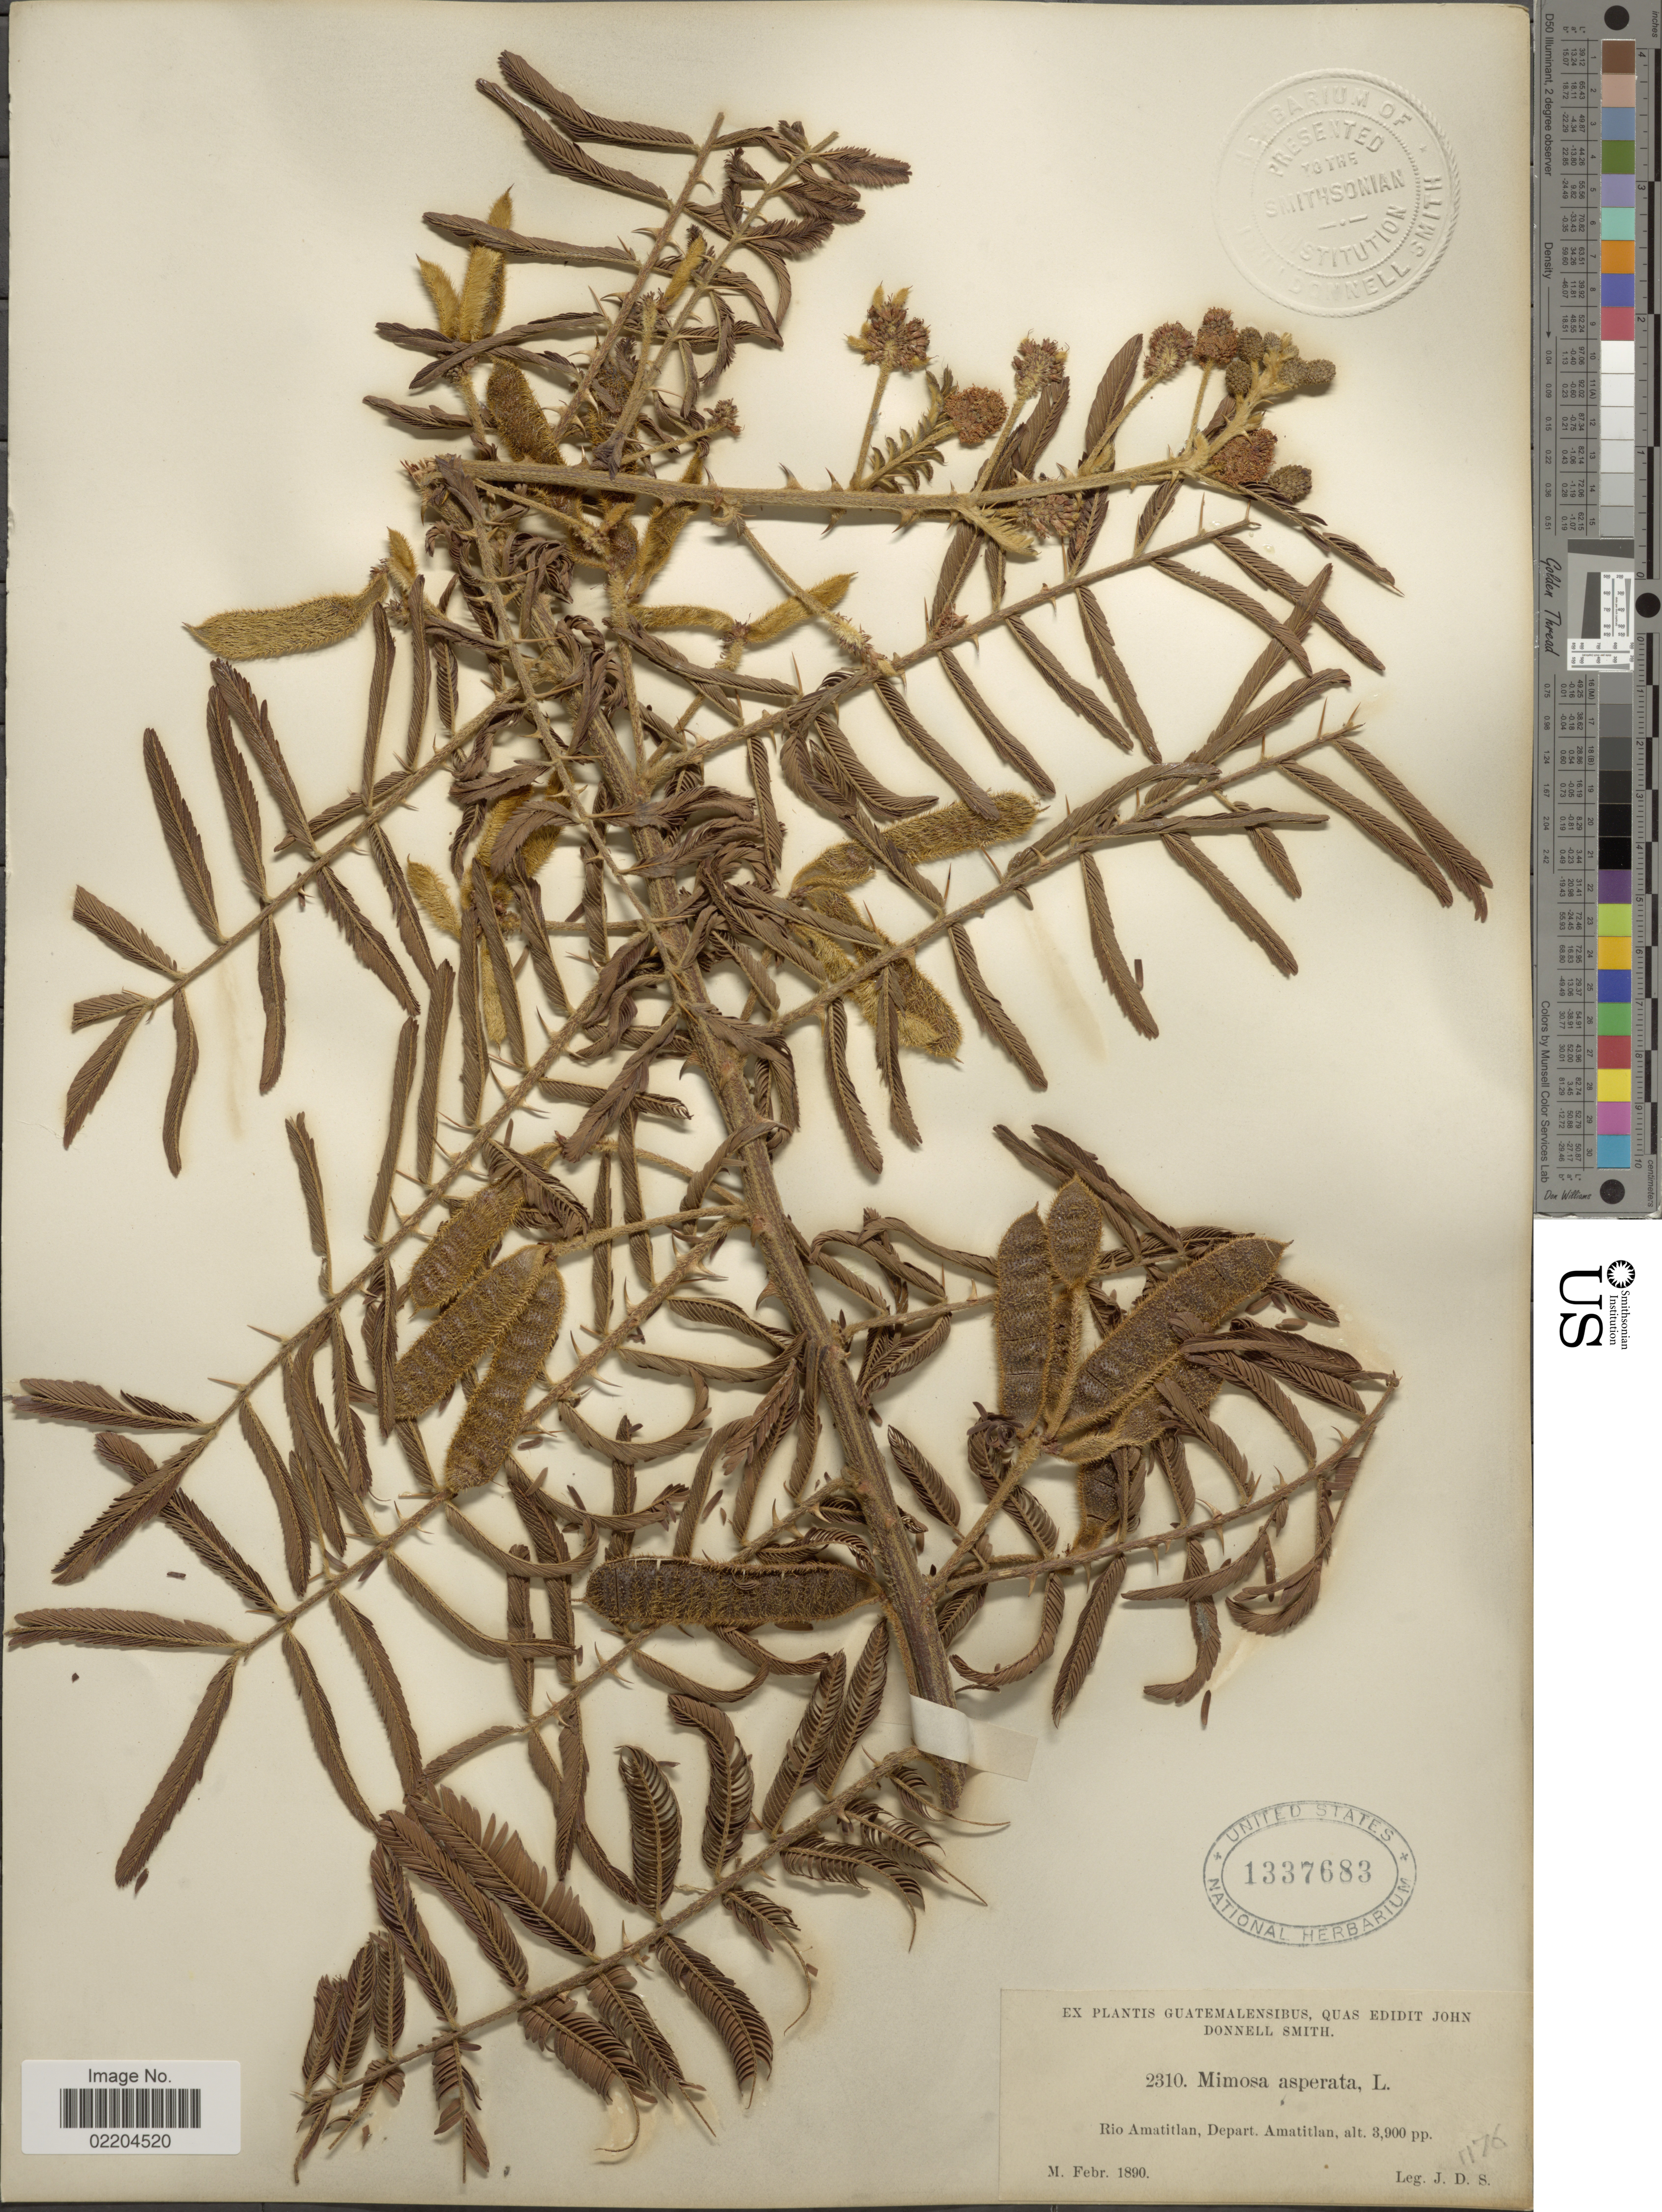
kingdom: Plantae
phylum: Tracheophyta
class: Magnoliopsida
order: Fabales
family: Fabaceae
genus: Mimosa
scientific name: Mimosa pigra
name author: L.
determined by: Strong, Mark T., (BOT), Smithsonian Institution - National Museum of Natural History (UNITED STATES)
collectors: J. Donnell Smith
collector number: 2310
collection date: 1890-02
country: Guatemala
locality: Rio Amatitlan, Depart. Amatitlan.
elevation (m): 1189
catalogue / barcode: US 1337683